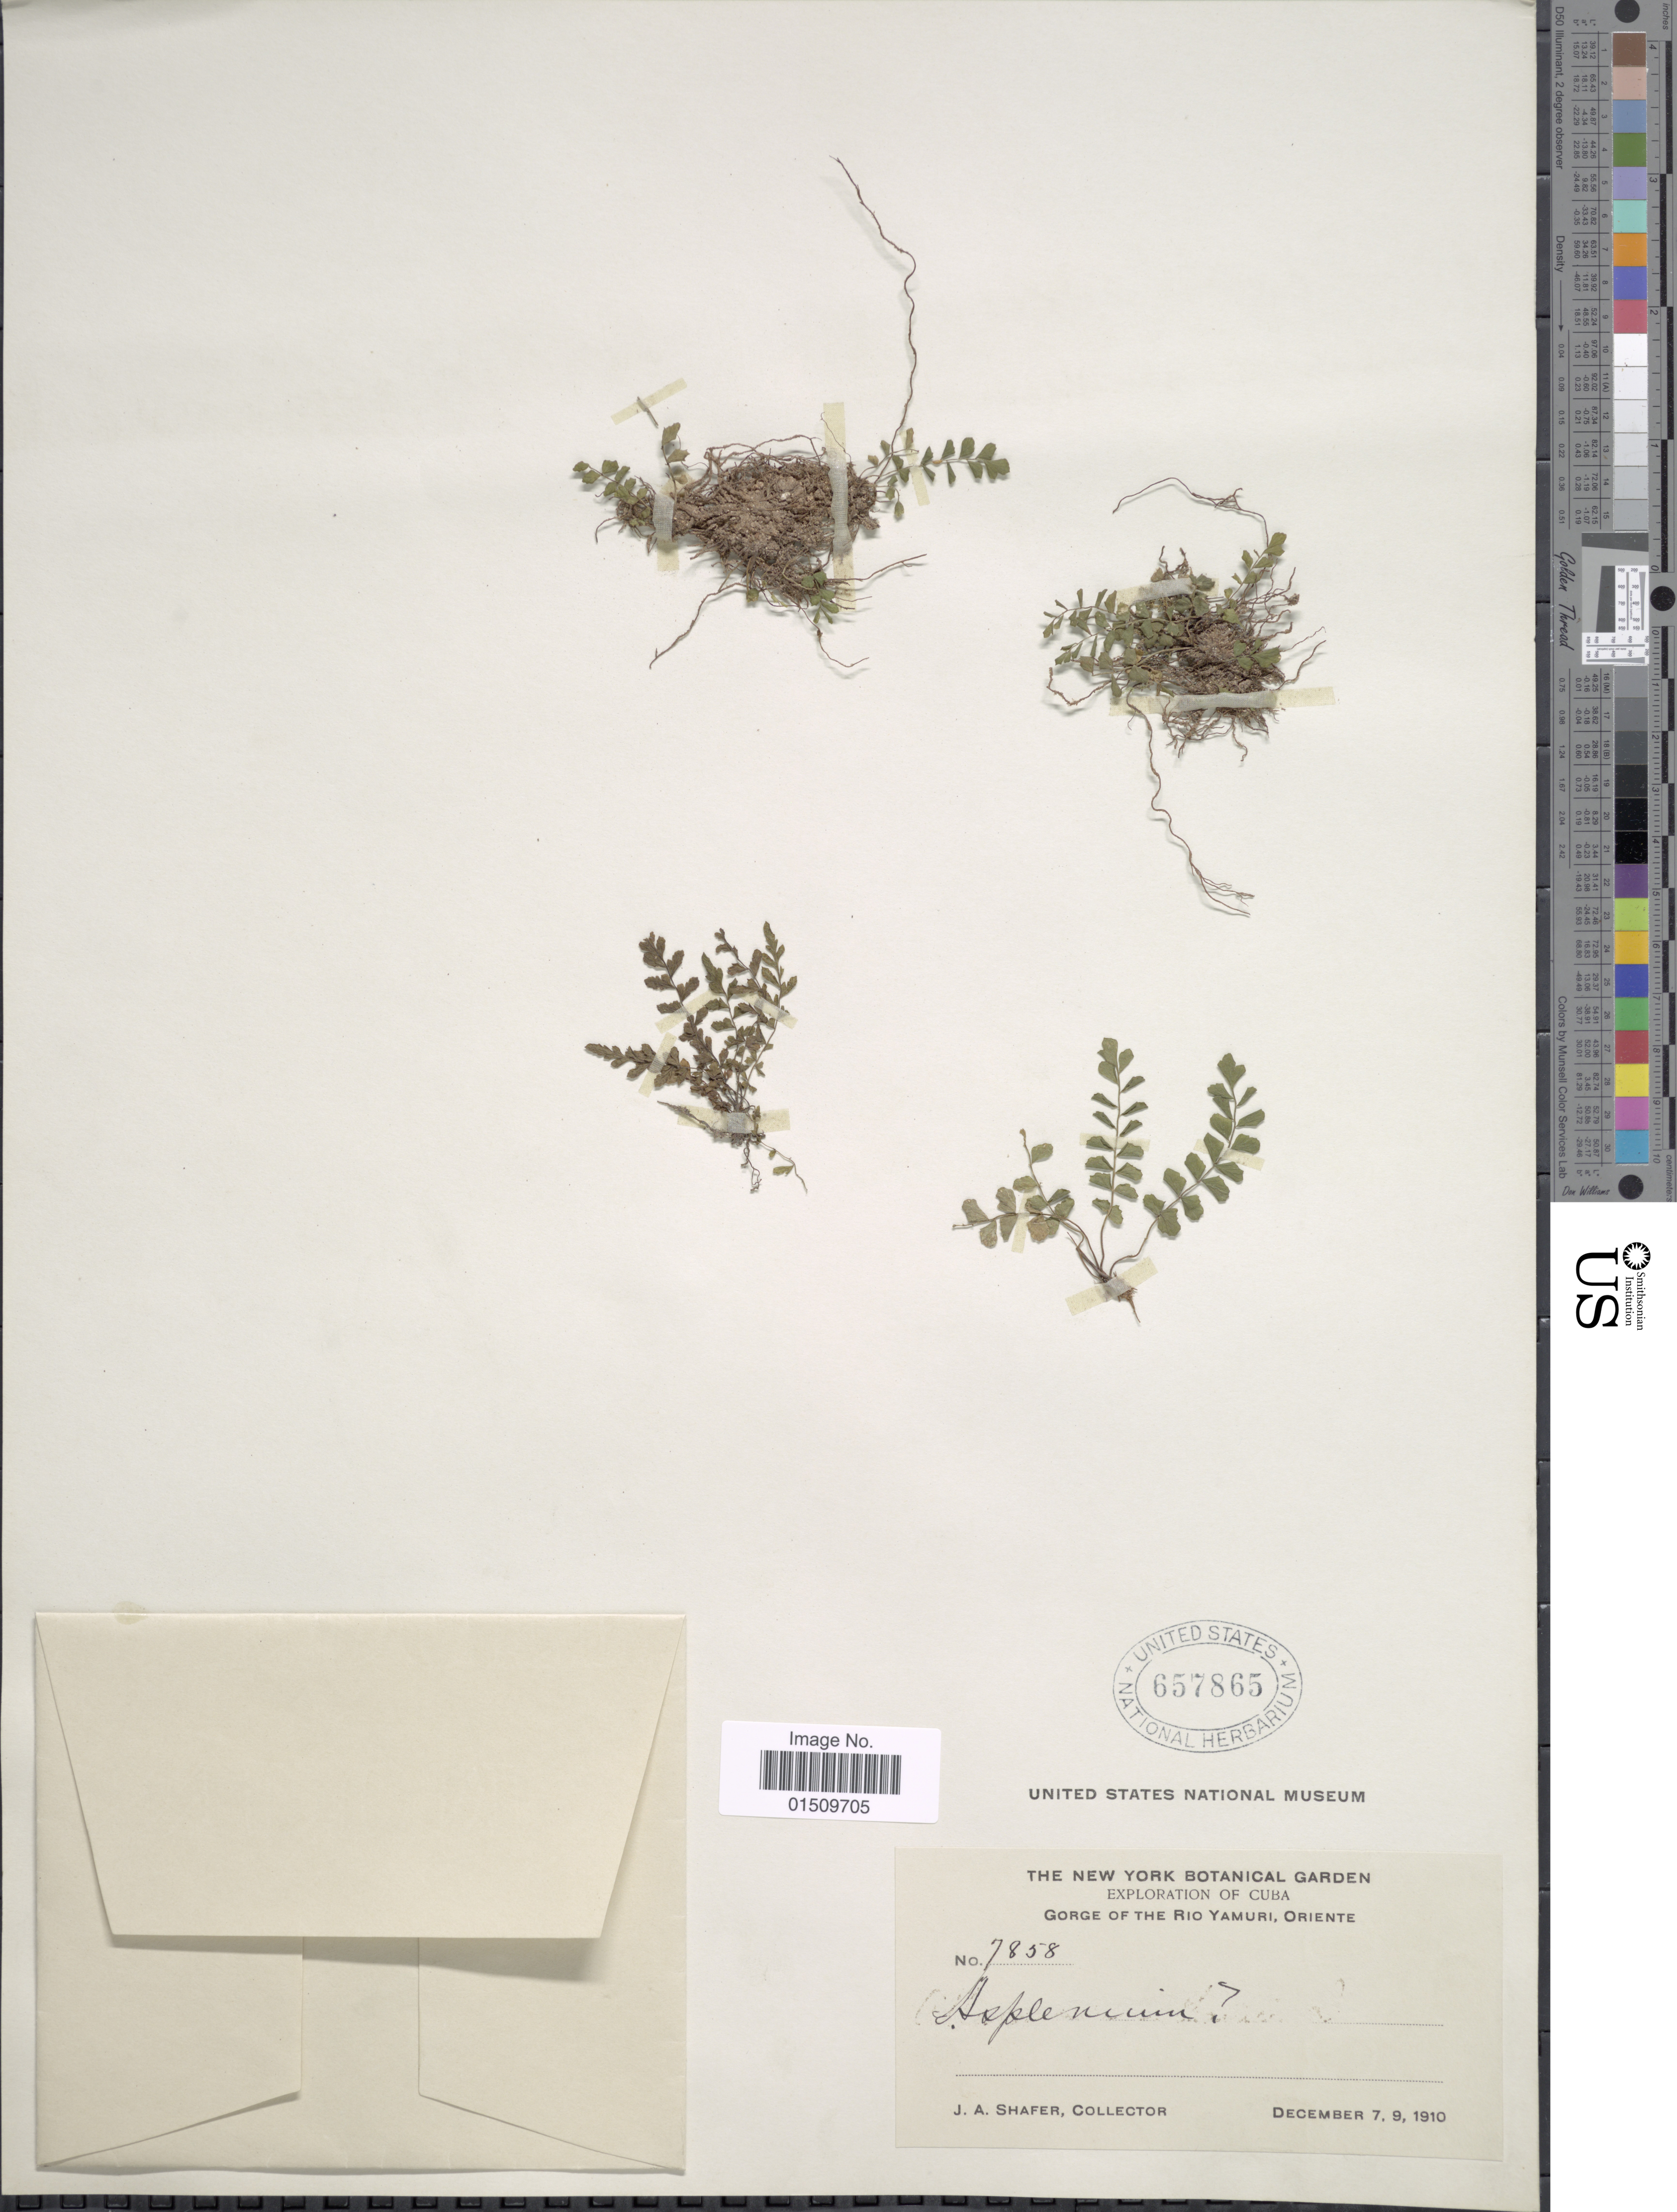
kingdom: Plantae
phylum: Tracheophyta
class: Polypodiopsida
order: Polypodiales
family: Aspleniaceae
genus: Asplenium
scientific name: Asplenium sp.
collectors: J. A. Shafer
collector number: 7858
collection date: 1910-12-07/1910-12-09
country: Cuba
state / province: Oriente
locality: Cuba, Gorge of the Rio Yamuri.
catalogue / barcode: US 657865